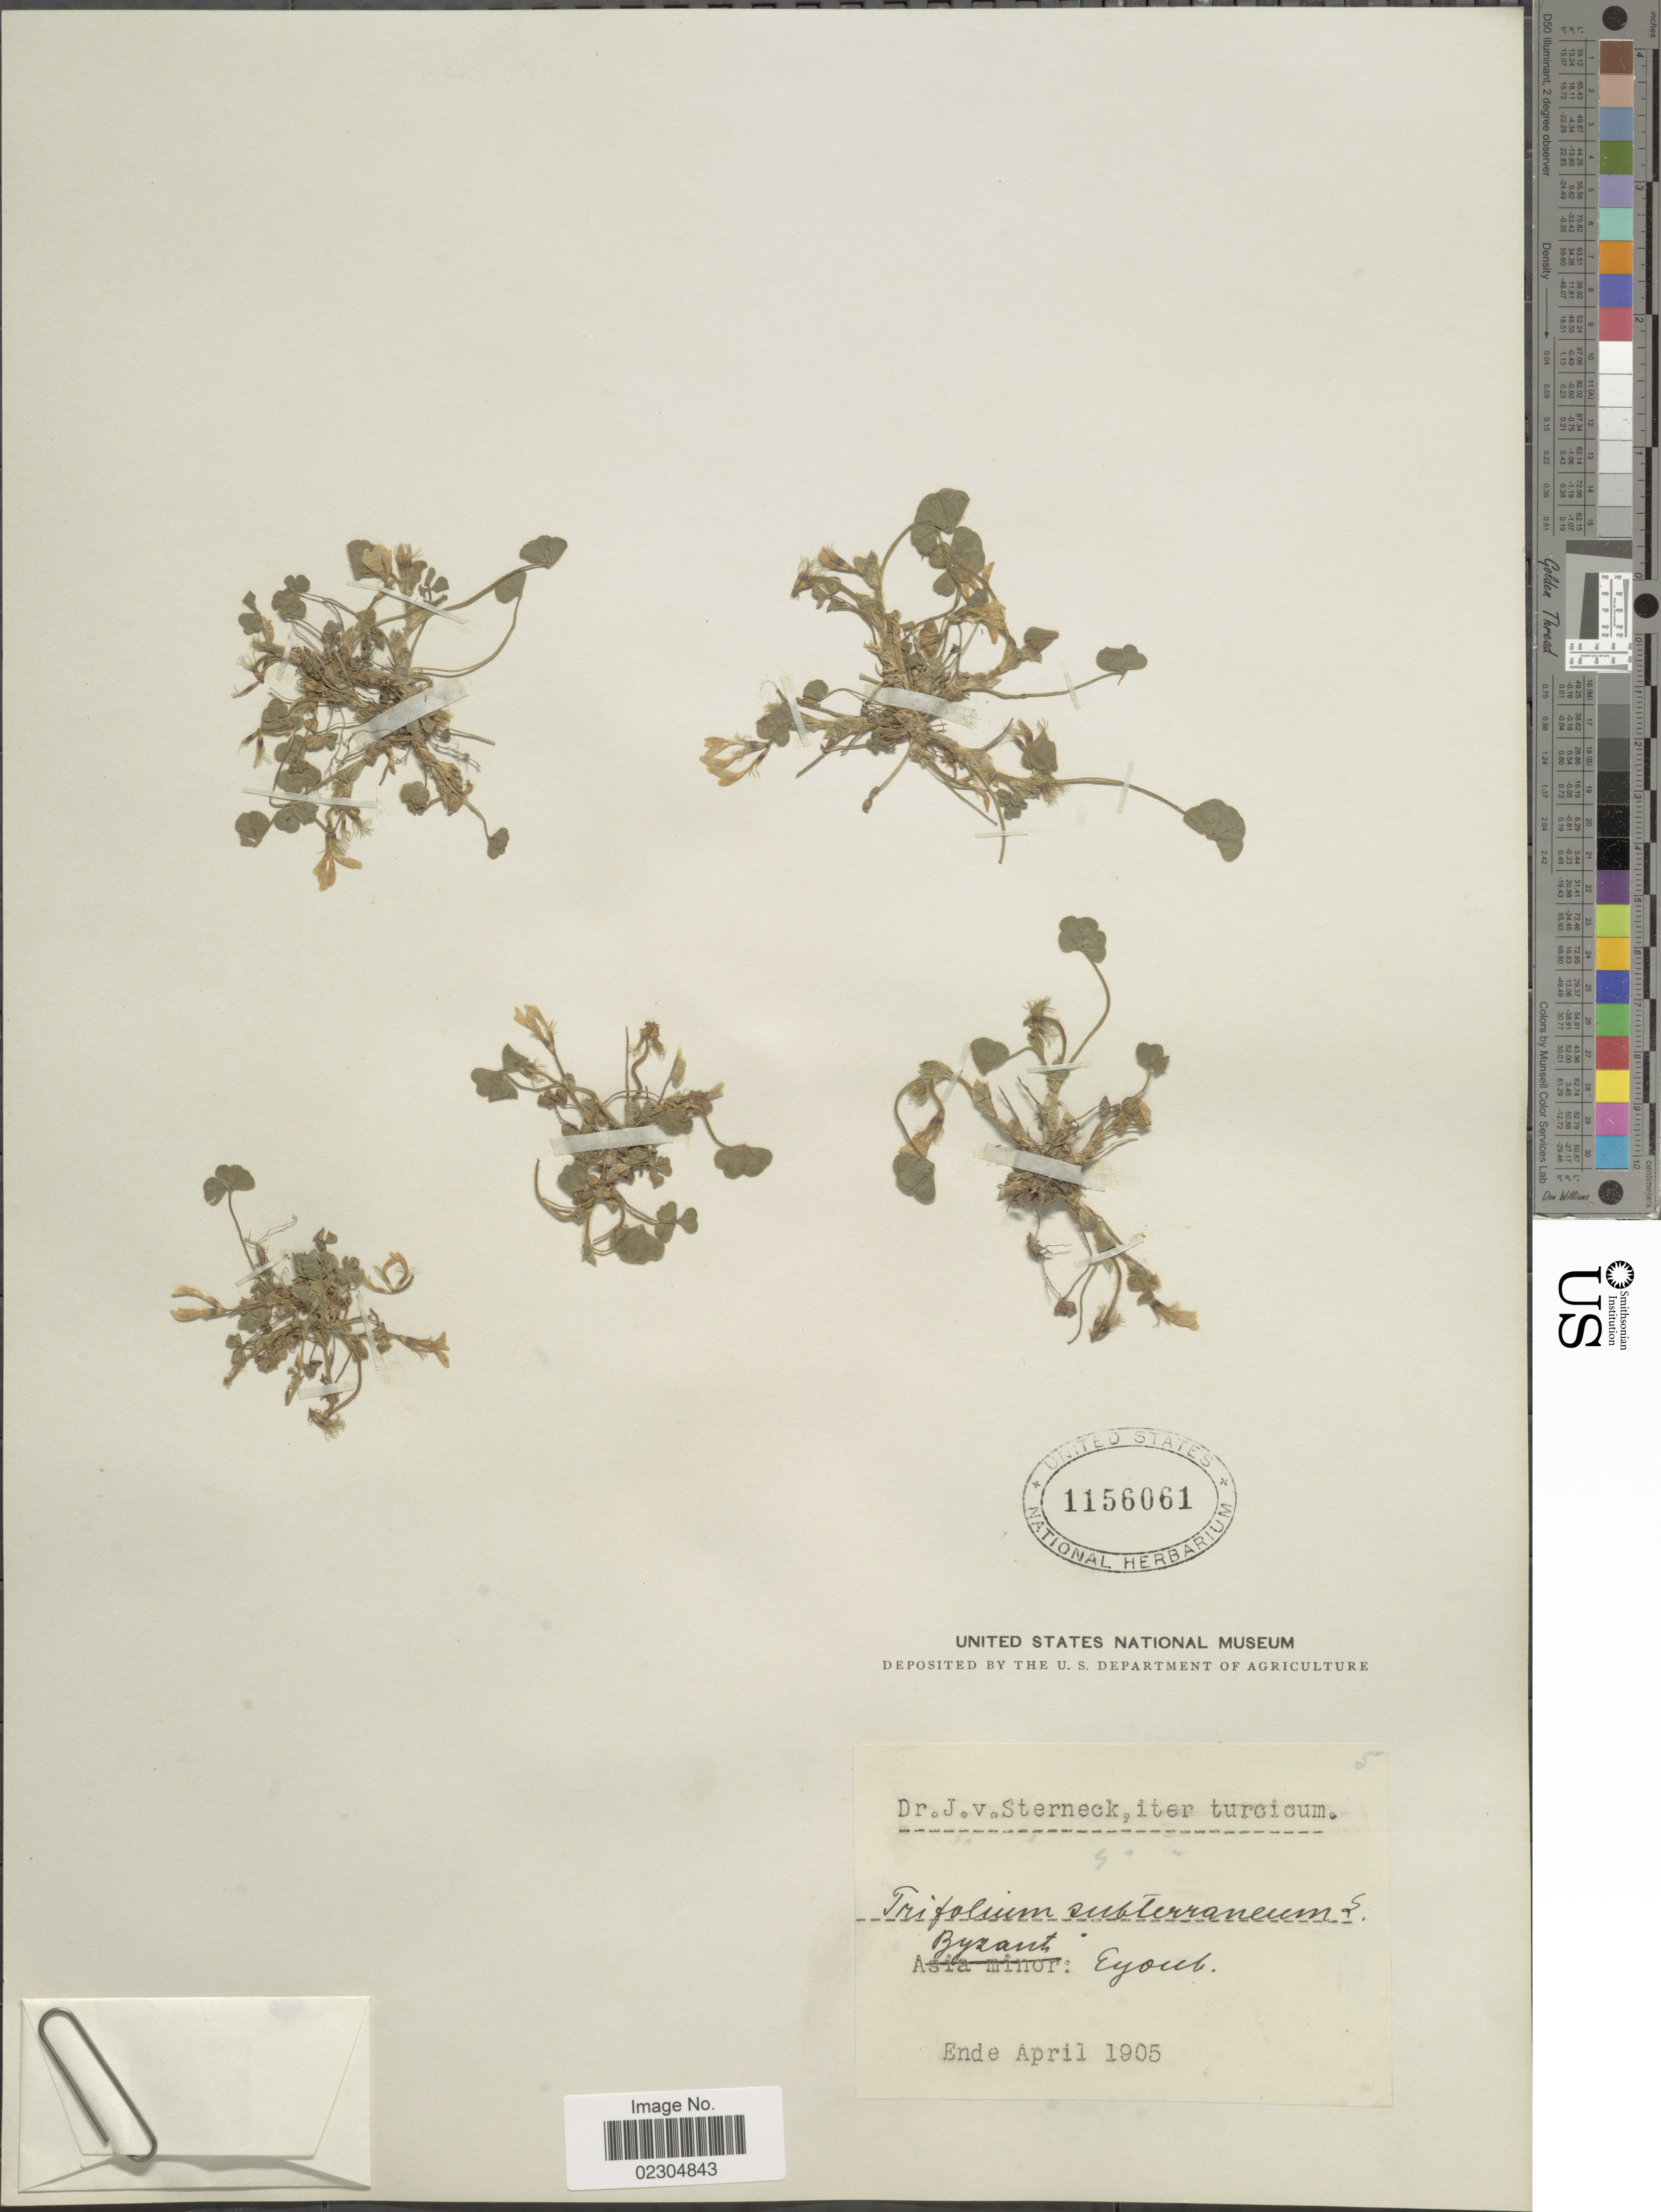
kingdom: Plantae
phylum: Tracheophyta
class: Magnoliopsida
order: Fabales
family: Fabaceae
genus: Trifolium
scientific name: Trifolium subterraneum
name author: L.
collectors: J. von Sterneck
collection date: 1905-04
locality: Turcicum. Byzants: Eyout [interpreted]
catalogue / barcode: US 1156061